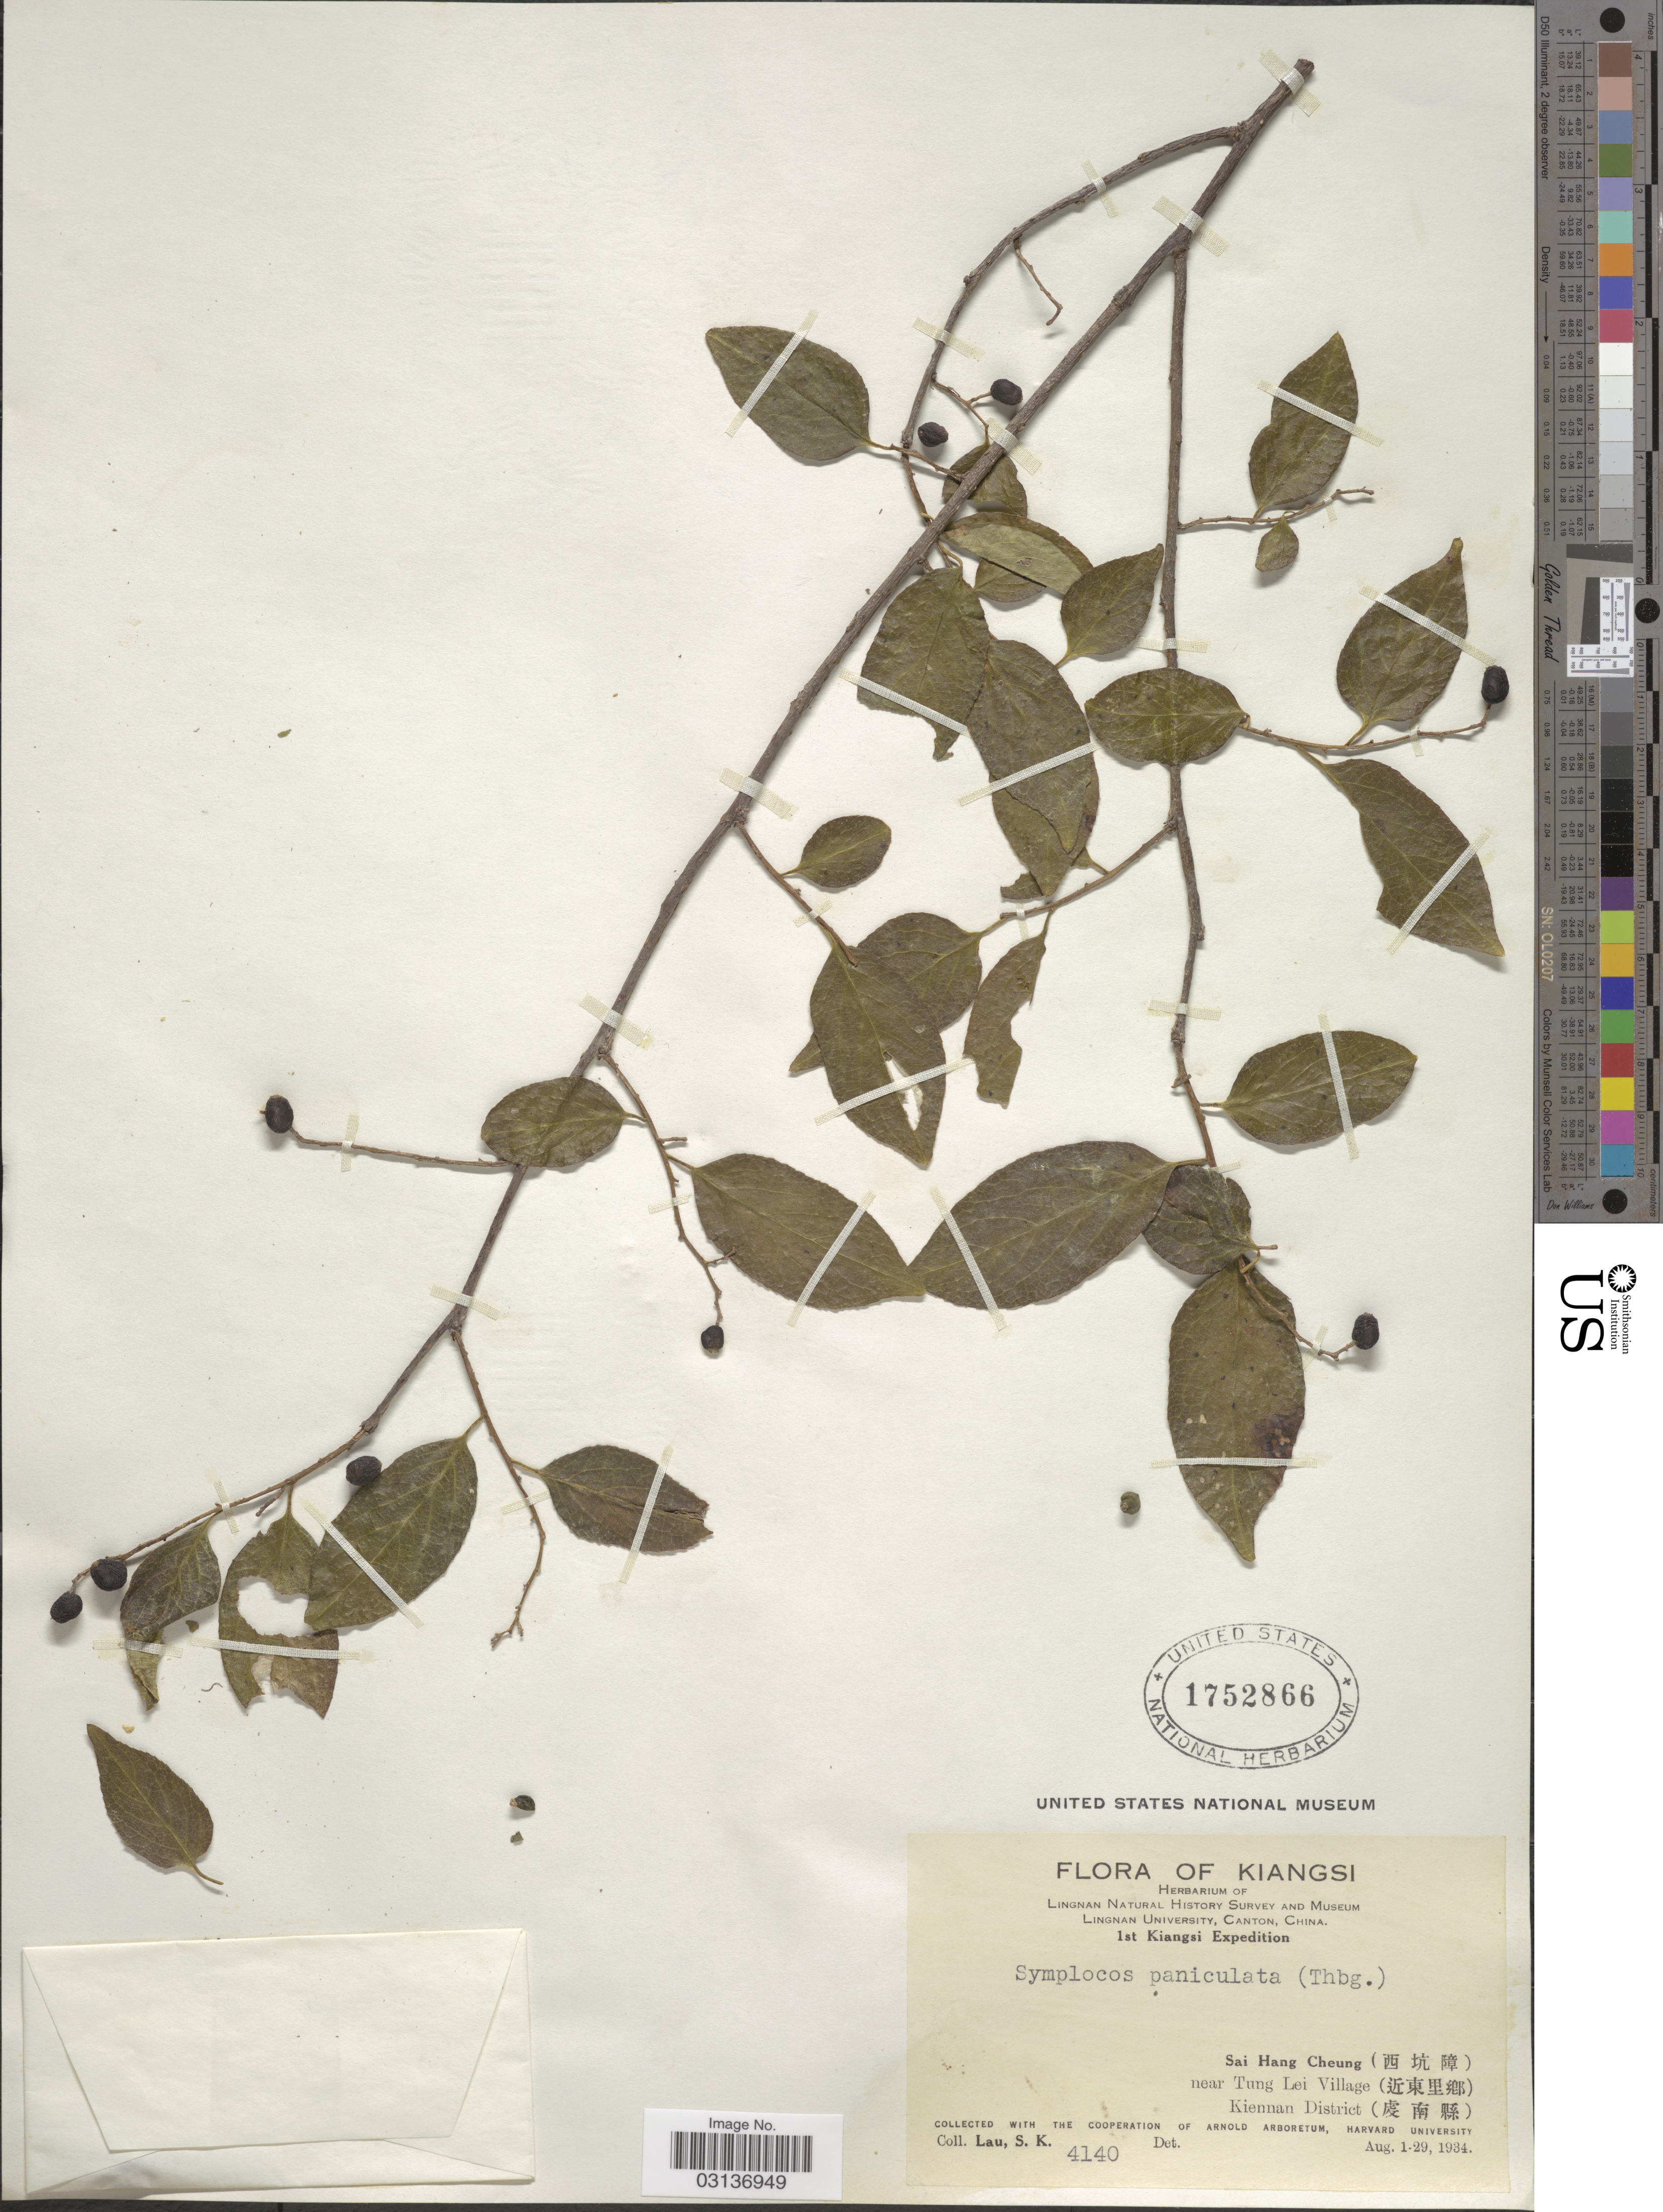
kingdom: Plantae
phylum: Tracheophyta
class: Magnoliopsida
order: Ericales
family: Symplocaceae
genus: Symplocos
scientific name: Symplocos paniculata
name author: Miq.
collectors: S. K. Lau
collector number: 4140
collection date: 1934-08-01/1934-08-29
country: China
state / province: Jiangxi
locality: Kiangsi. Sai Hang Cheung near Tung Lei Village. Kiennan District.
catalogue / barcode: US 1752866